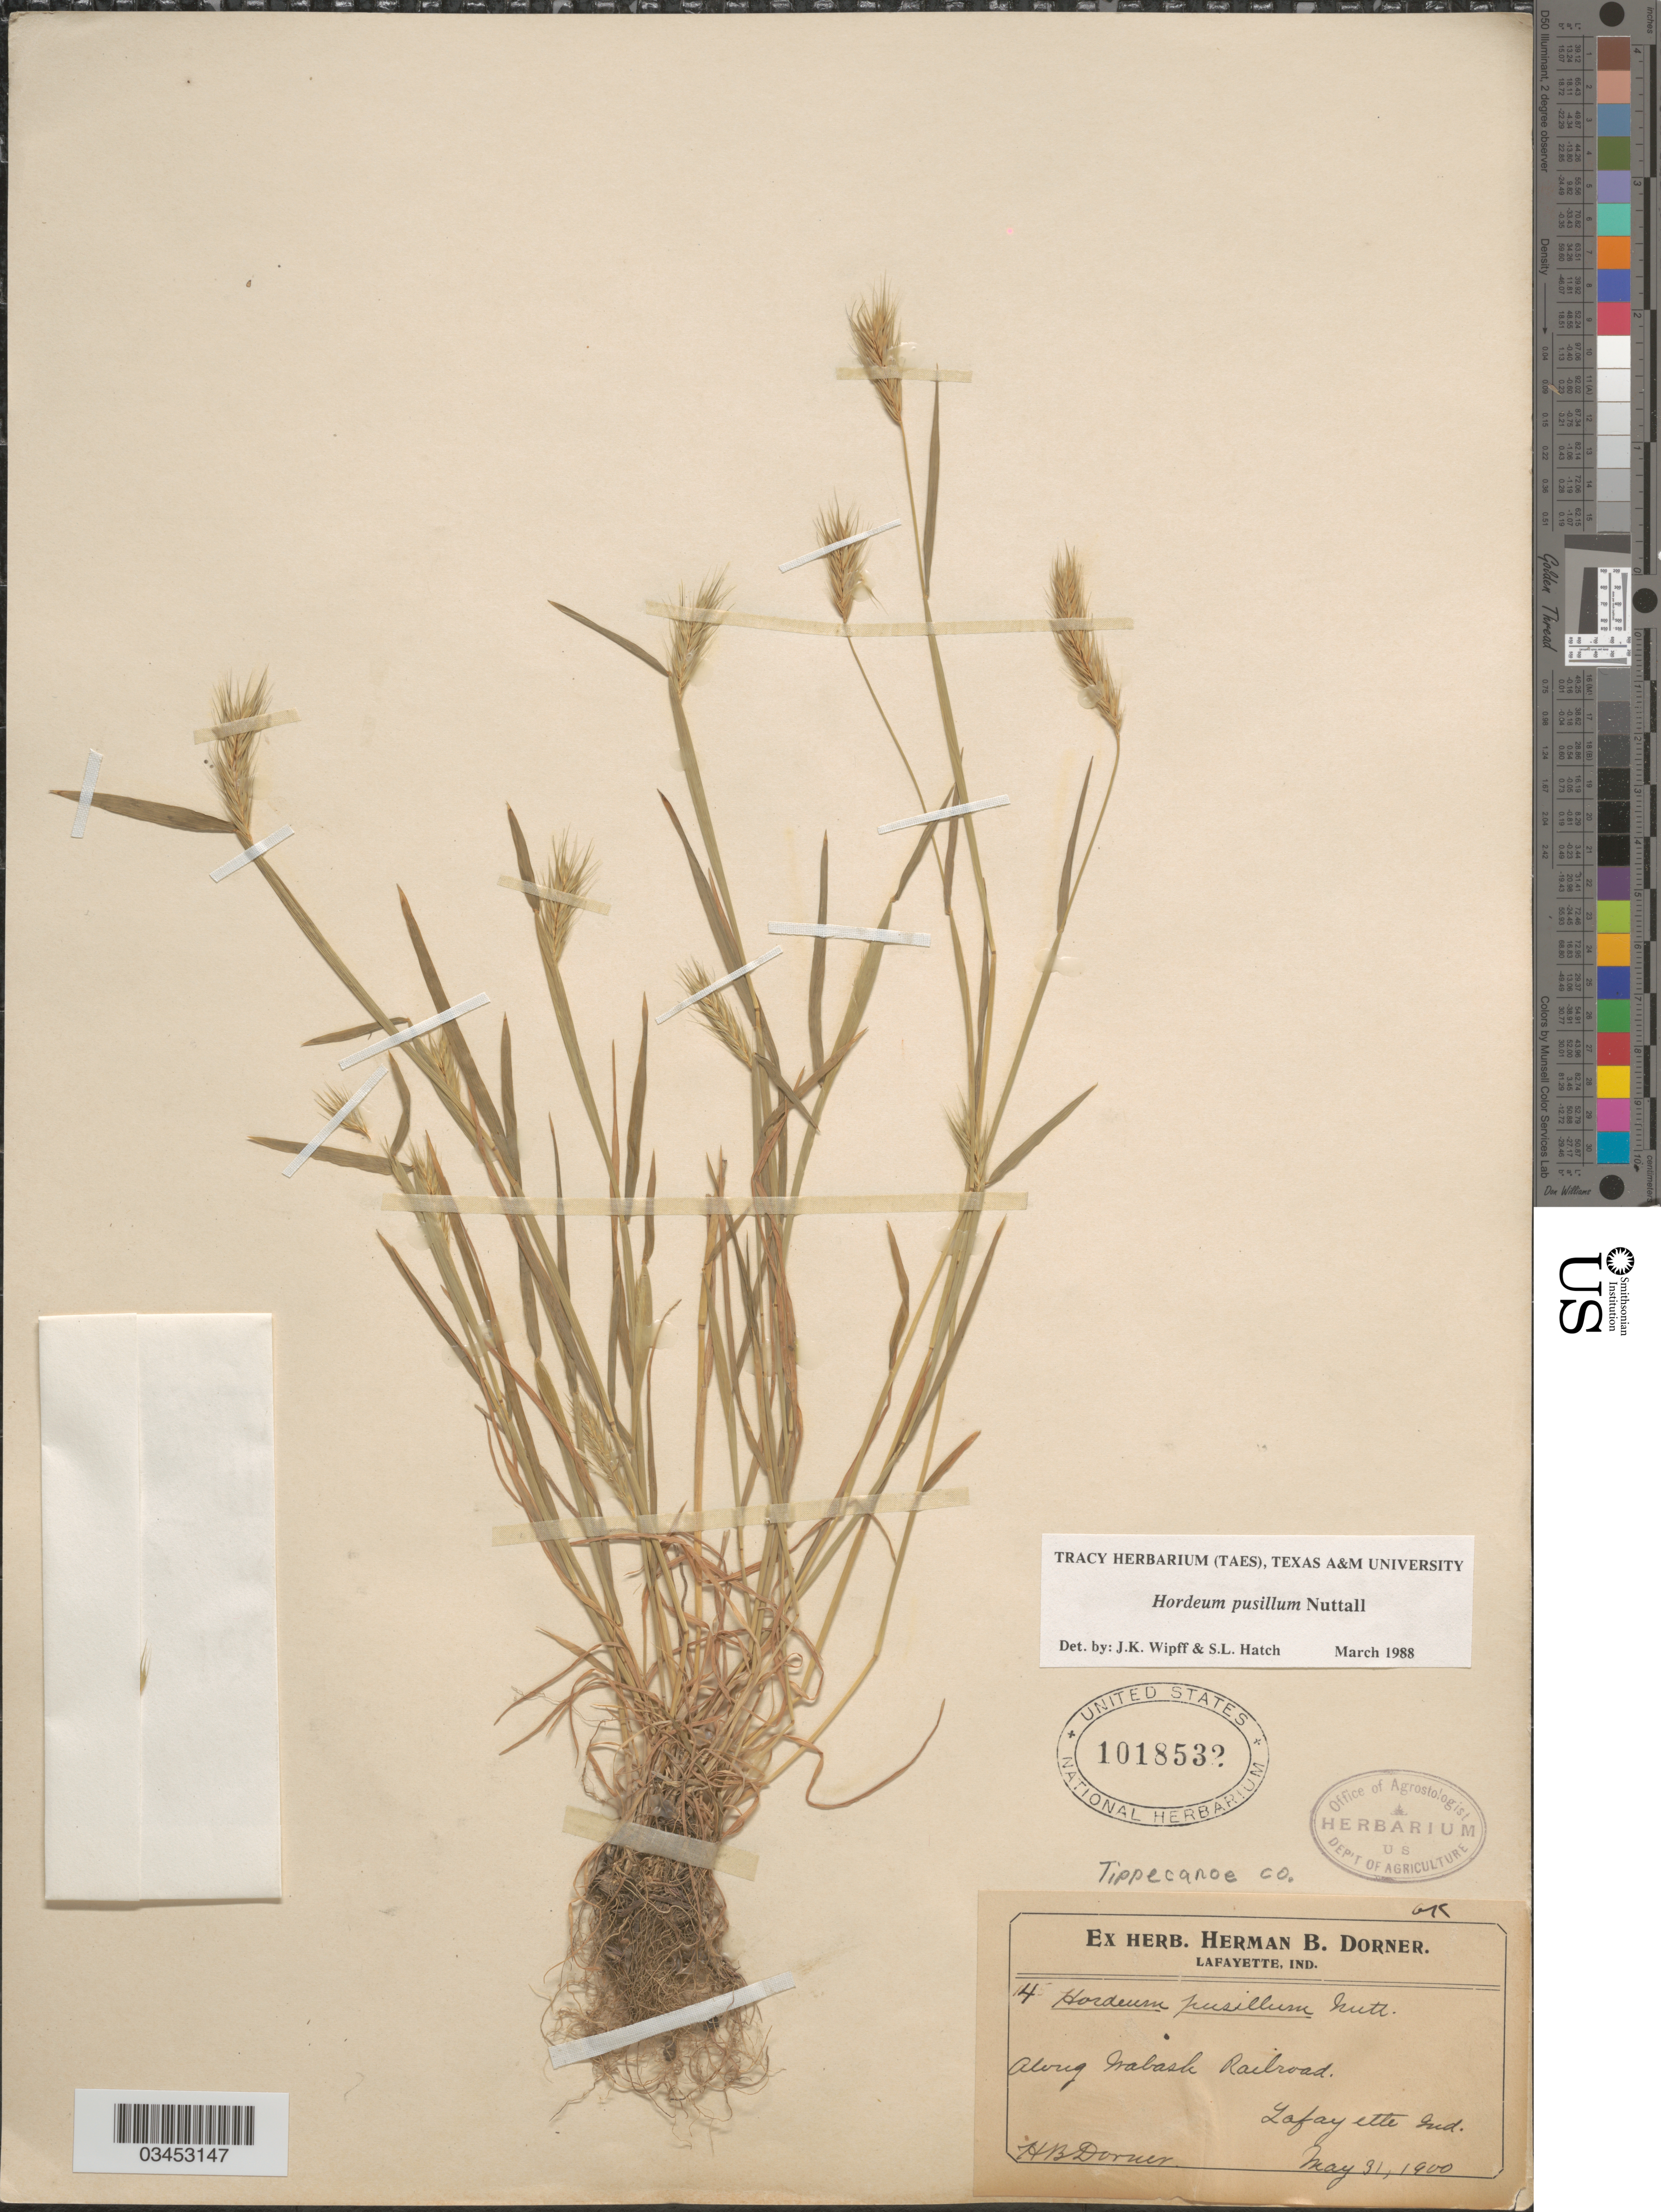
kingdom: Plantae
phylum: Tracheophyta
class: Liliopsida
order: Poales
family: Poaceae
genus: Hordeum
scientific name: Hordeum pusillum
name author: Nutt.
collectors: H. Dorner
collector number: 4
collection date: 1900-05-31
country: United States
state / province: Indiana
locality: Along Nabask Railroad. Lafayette. Tippecanoe Co.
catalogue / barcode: US 1018532